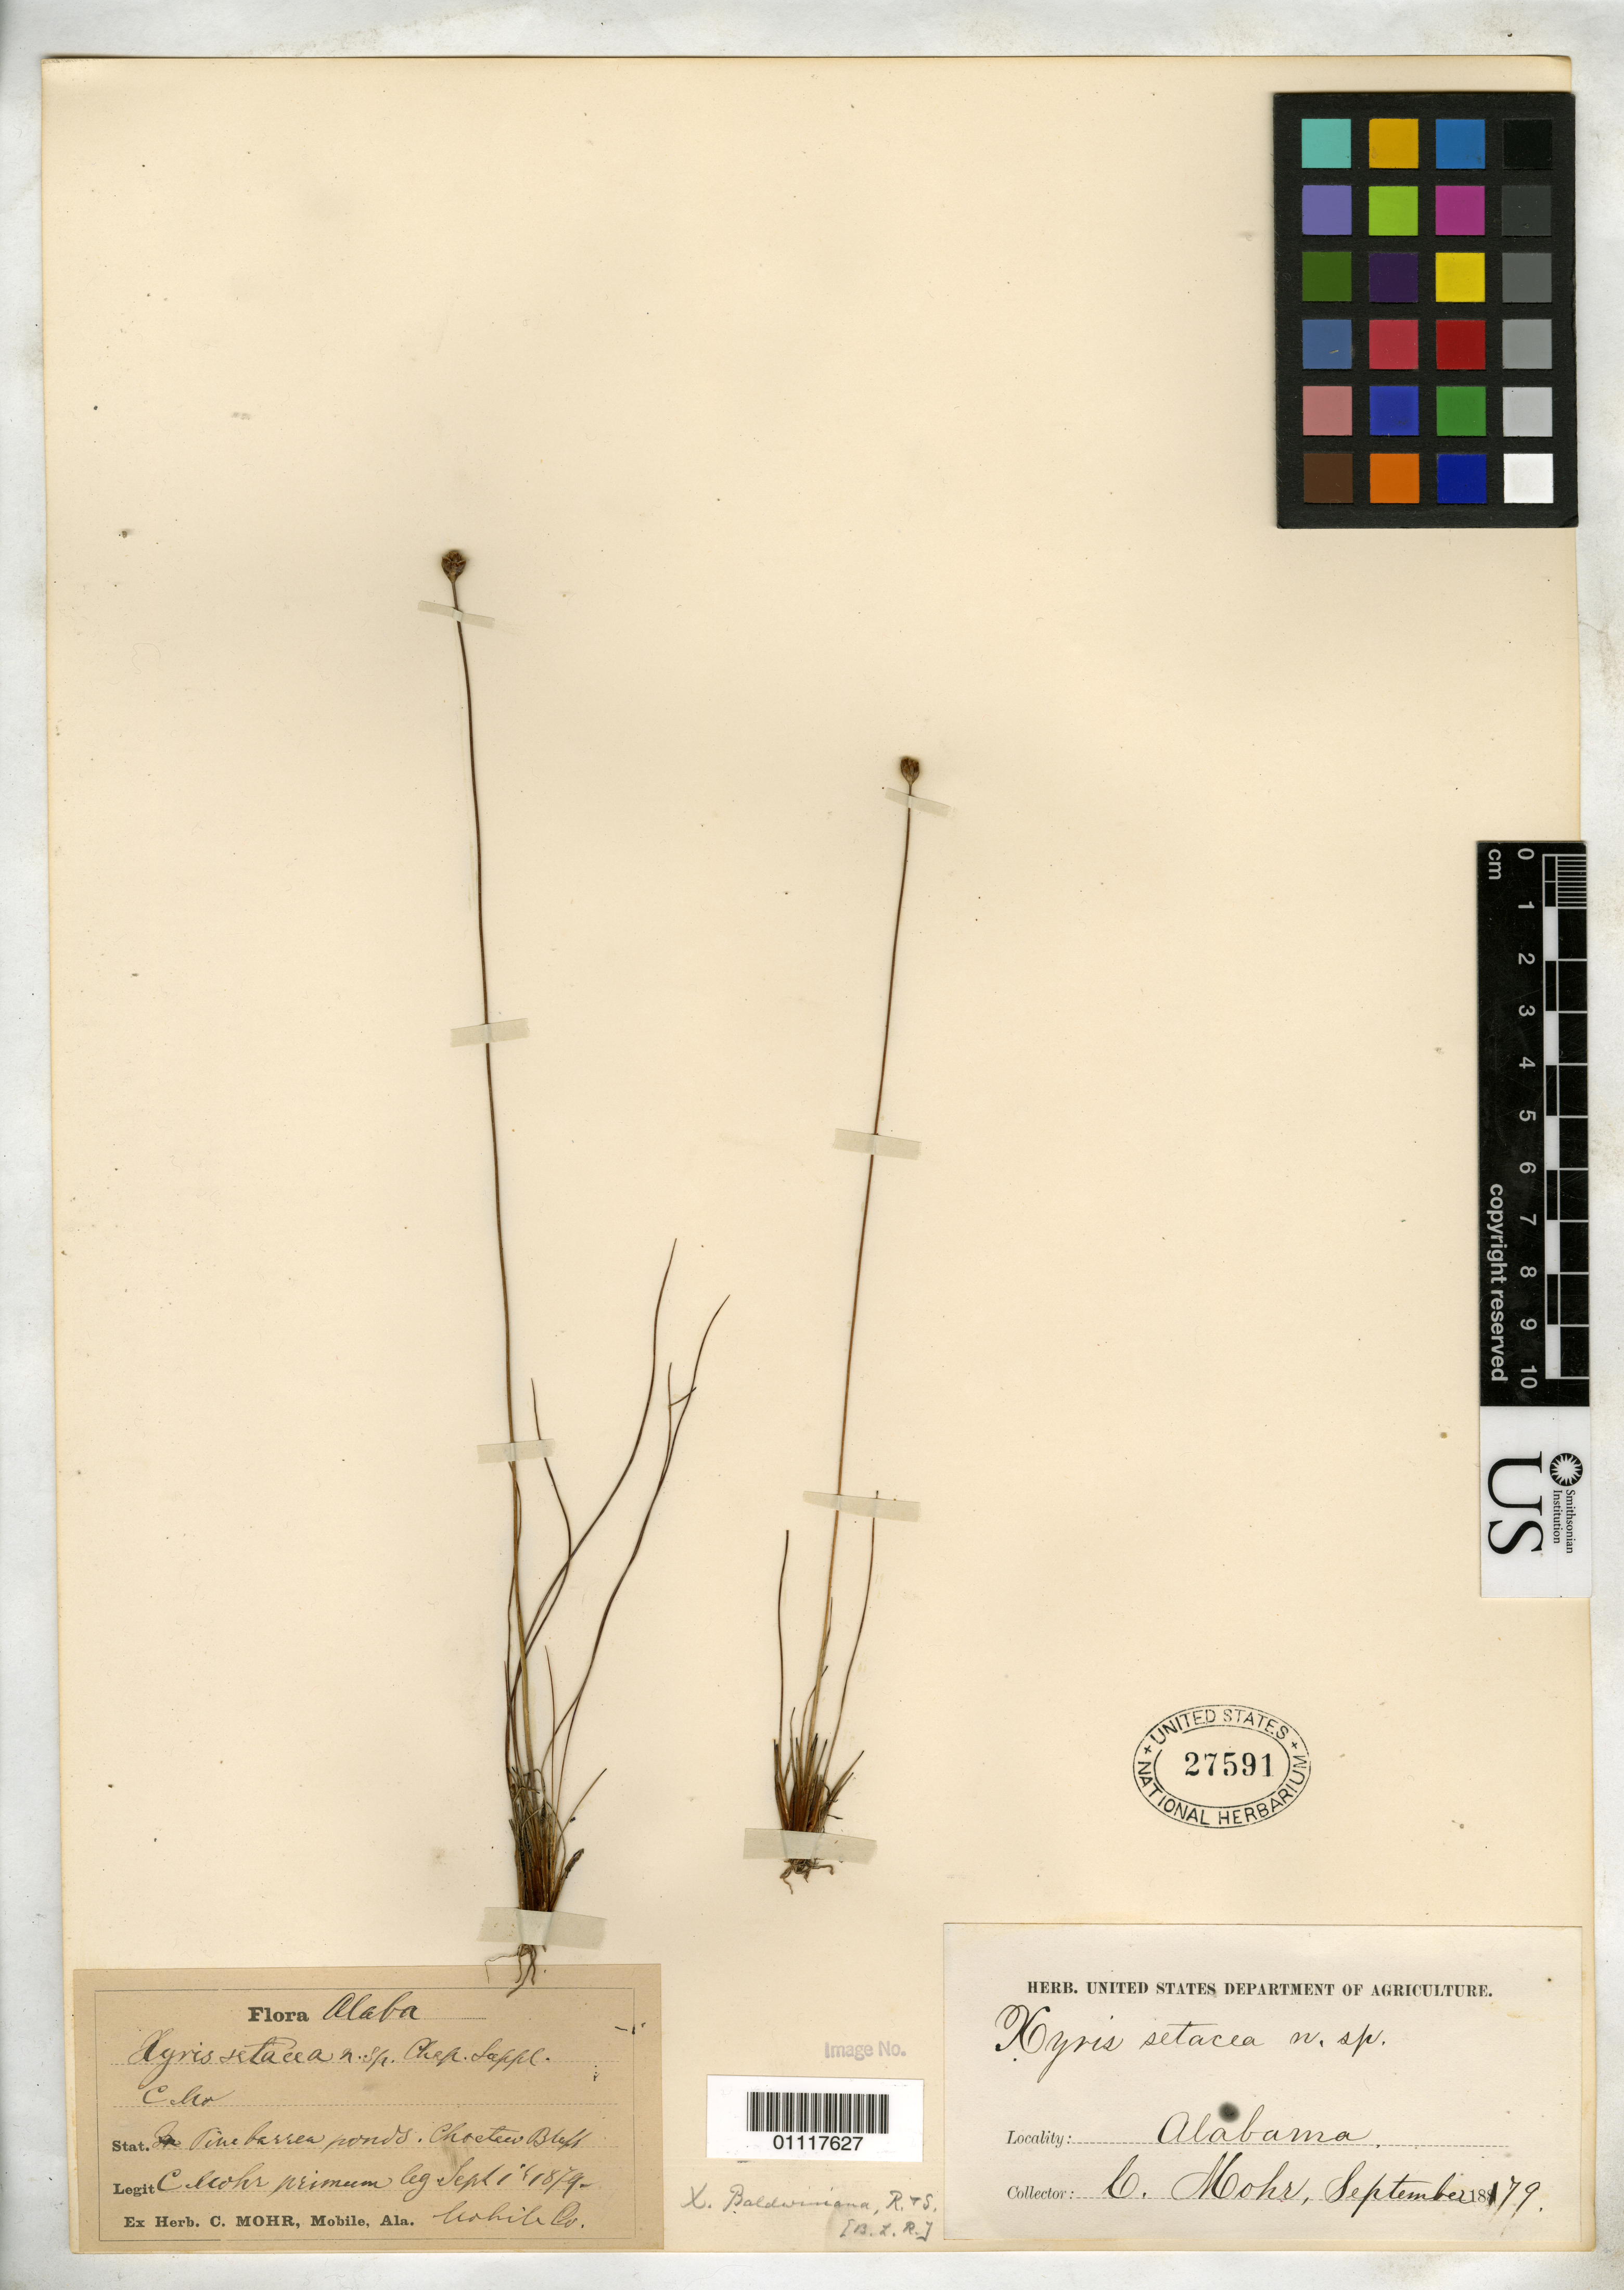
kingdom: Plantae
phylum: Tracheophyta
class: Liliopsida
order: Poales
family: Xyridaceae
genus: Xyris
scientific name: Xyris setacea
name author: Chapm.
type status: Type Collection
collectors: C. T. Mohr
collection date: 1879-09-01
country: United States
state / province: Alabama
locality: Kohila, in pine barren ponds, Choctaw Blaffs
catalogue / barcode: US 27591